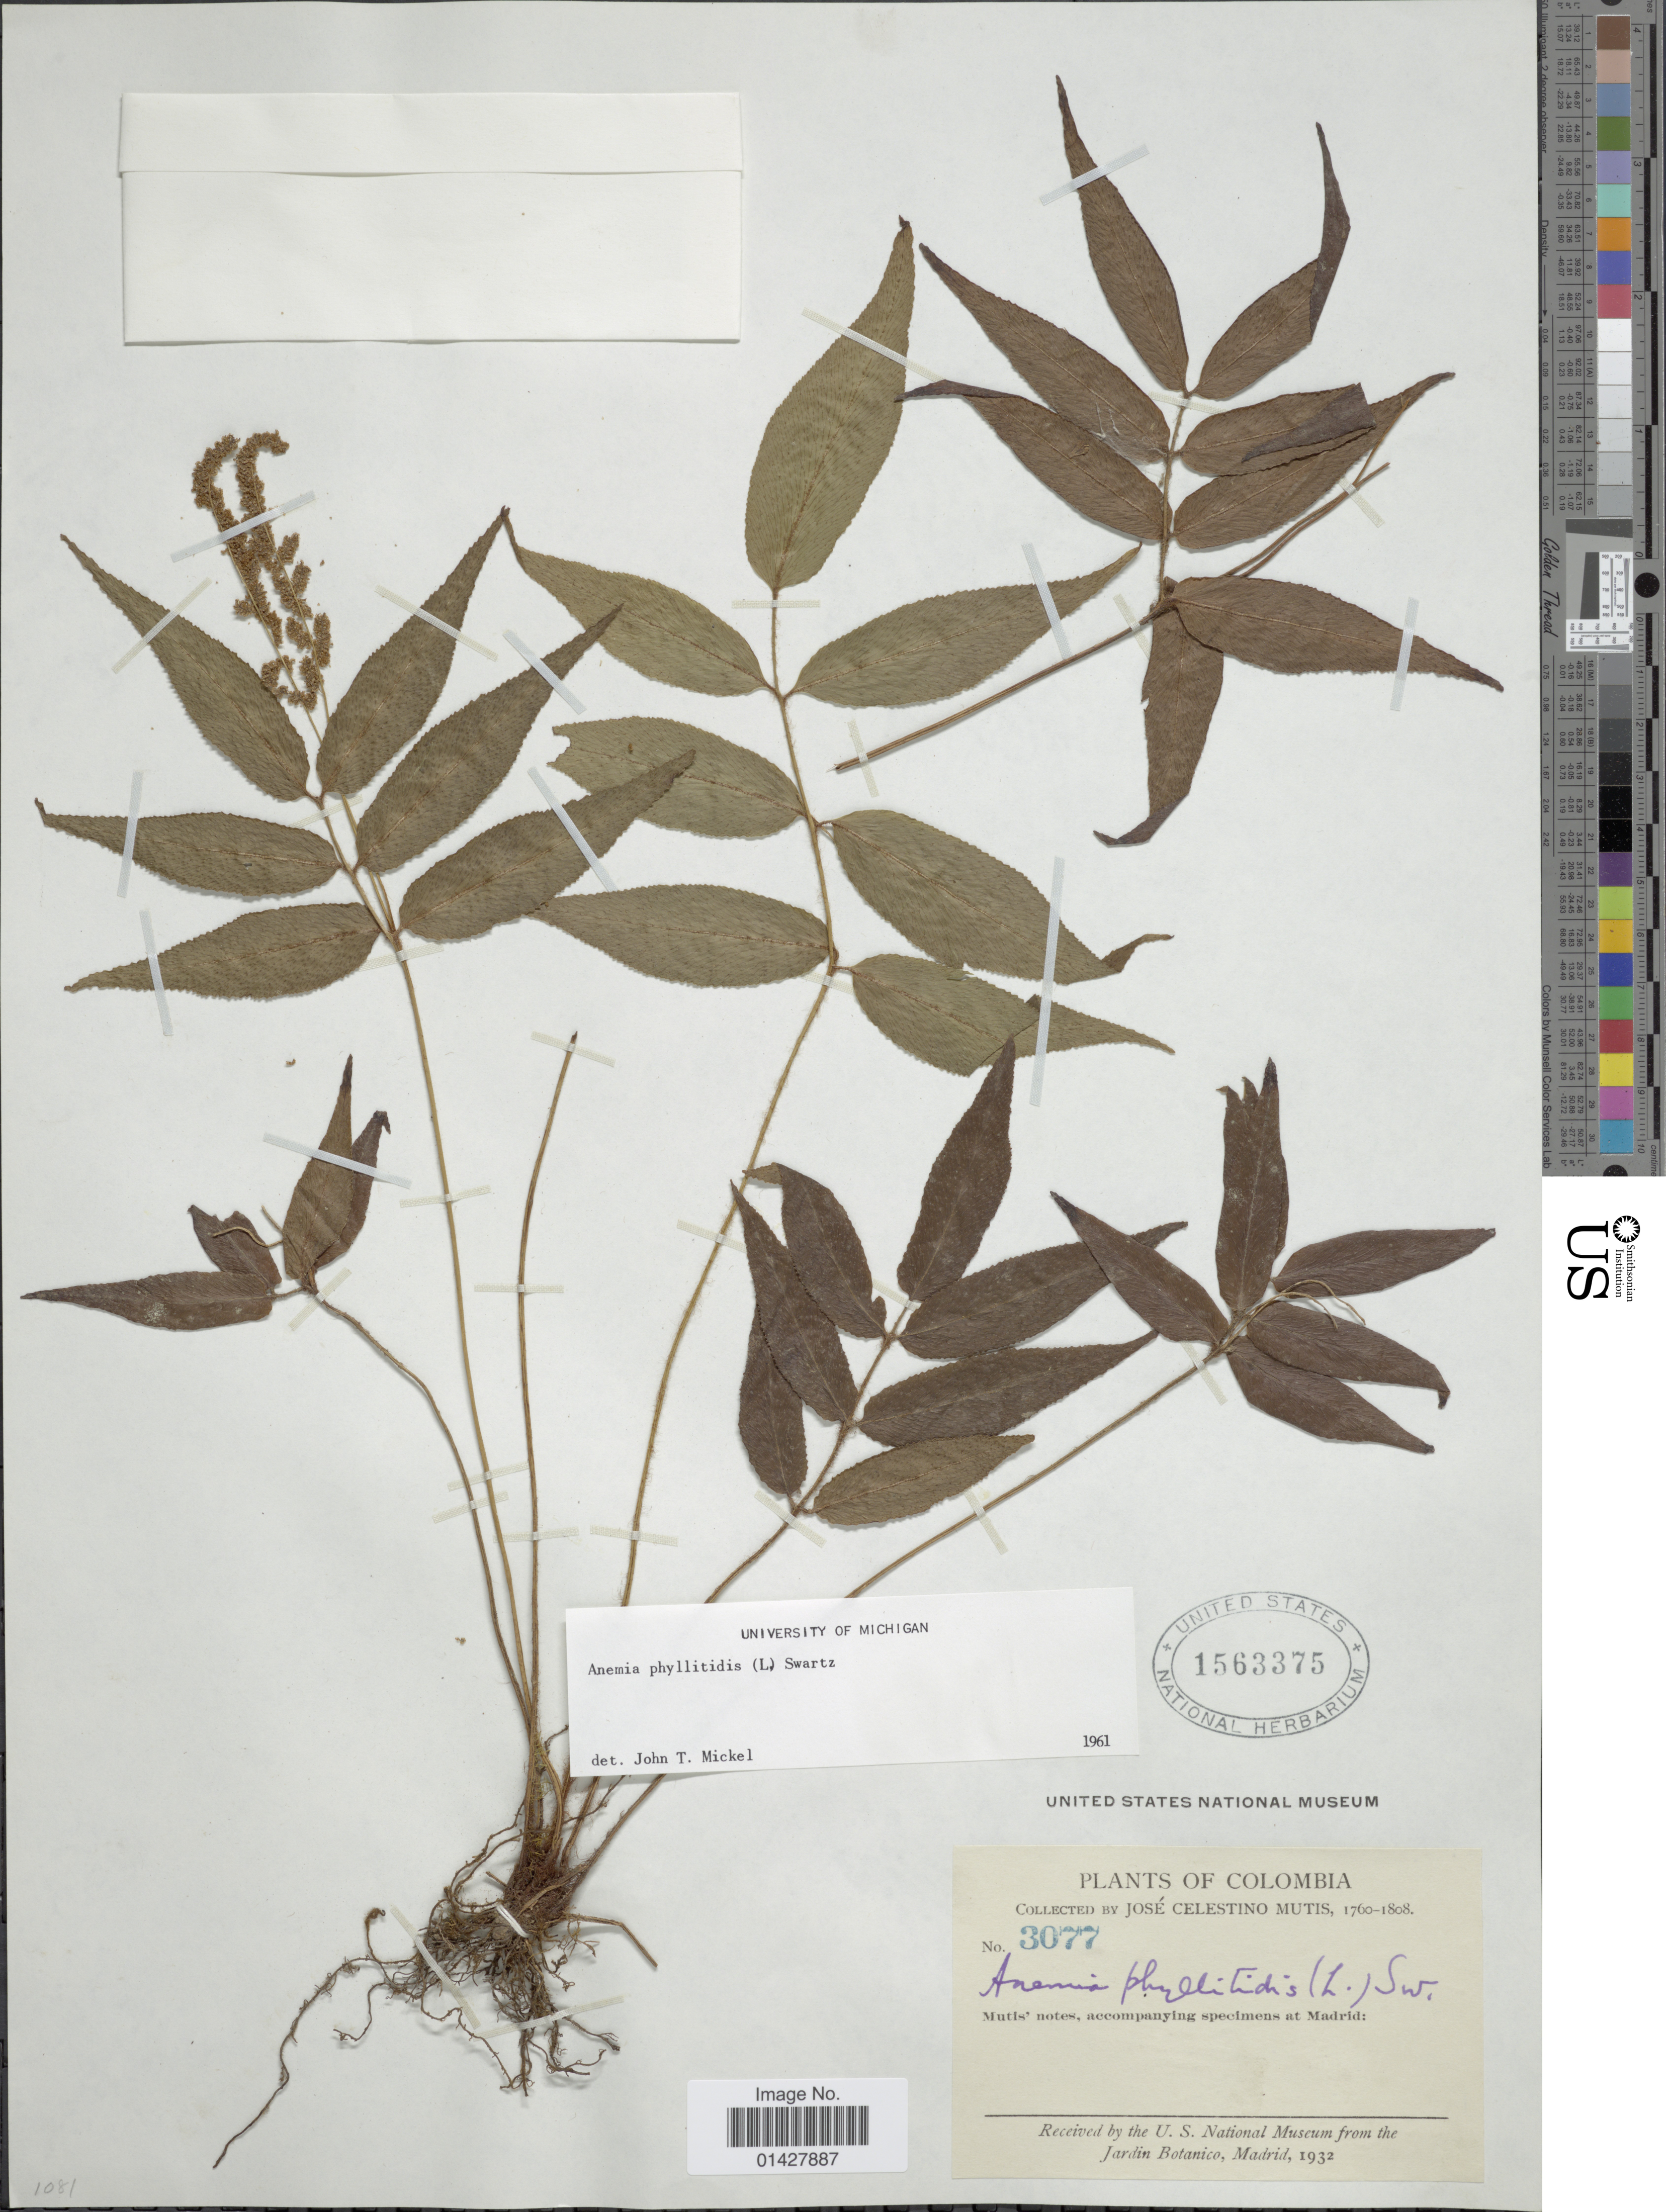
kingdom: Plantae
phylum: Tracheophyta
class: Polypodiopsida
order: Schizaeales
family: Anemiaceae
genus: Anemia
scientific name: Anemia phyllitidis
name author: (L.) Sw.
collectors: J. C. B. Mutis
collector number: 3077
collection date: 1760/1808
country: Colombia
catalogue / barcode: US 1563375